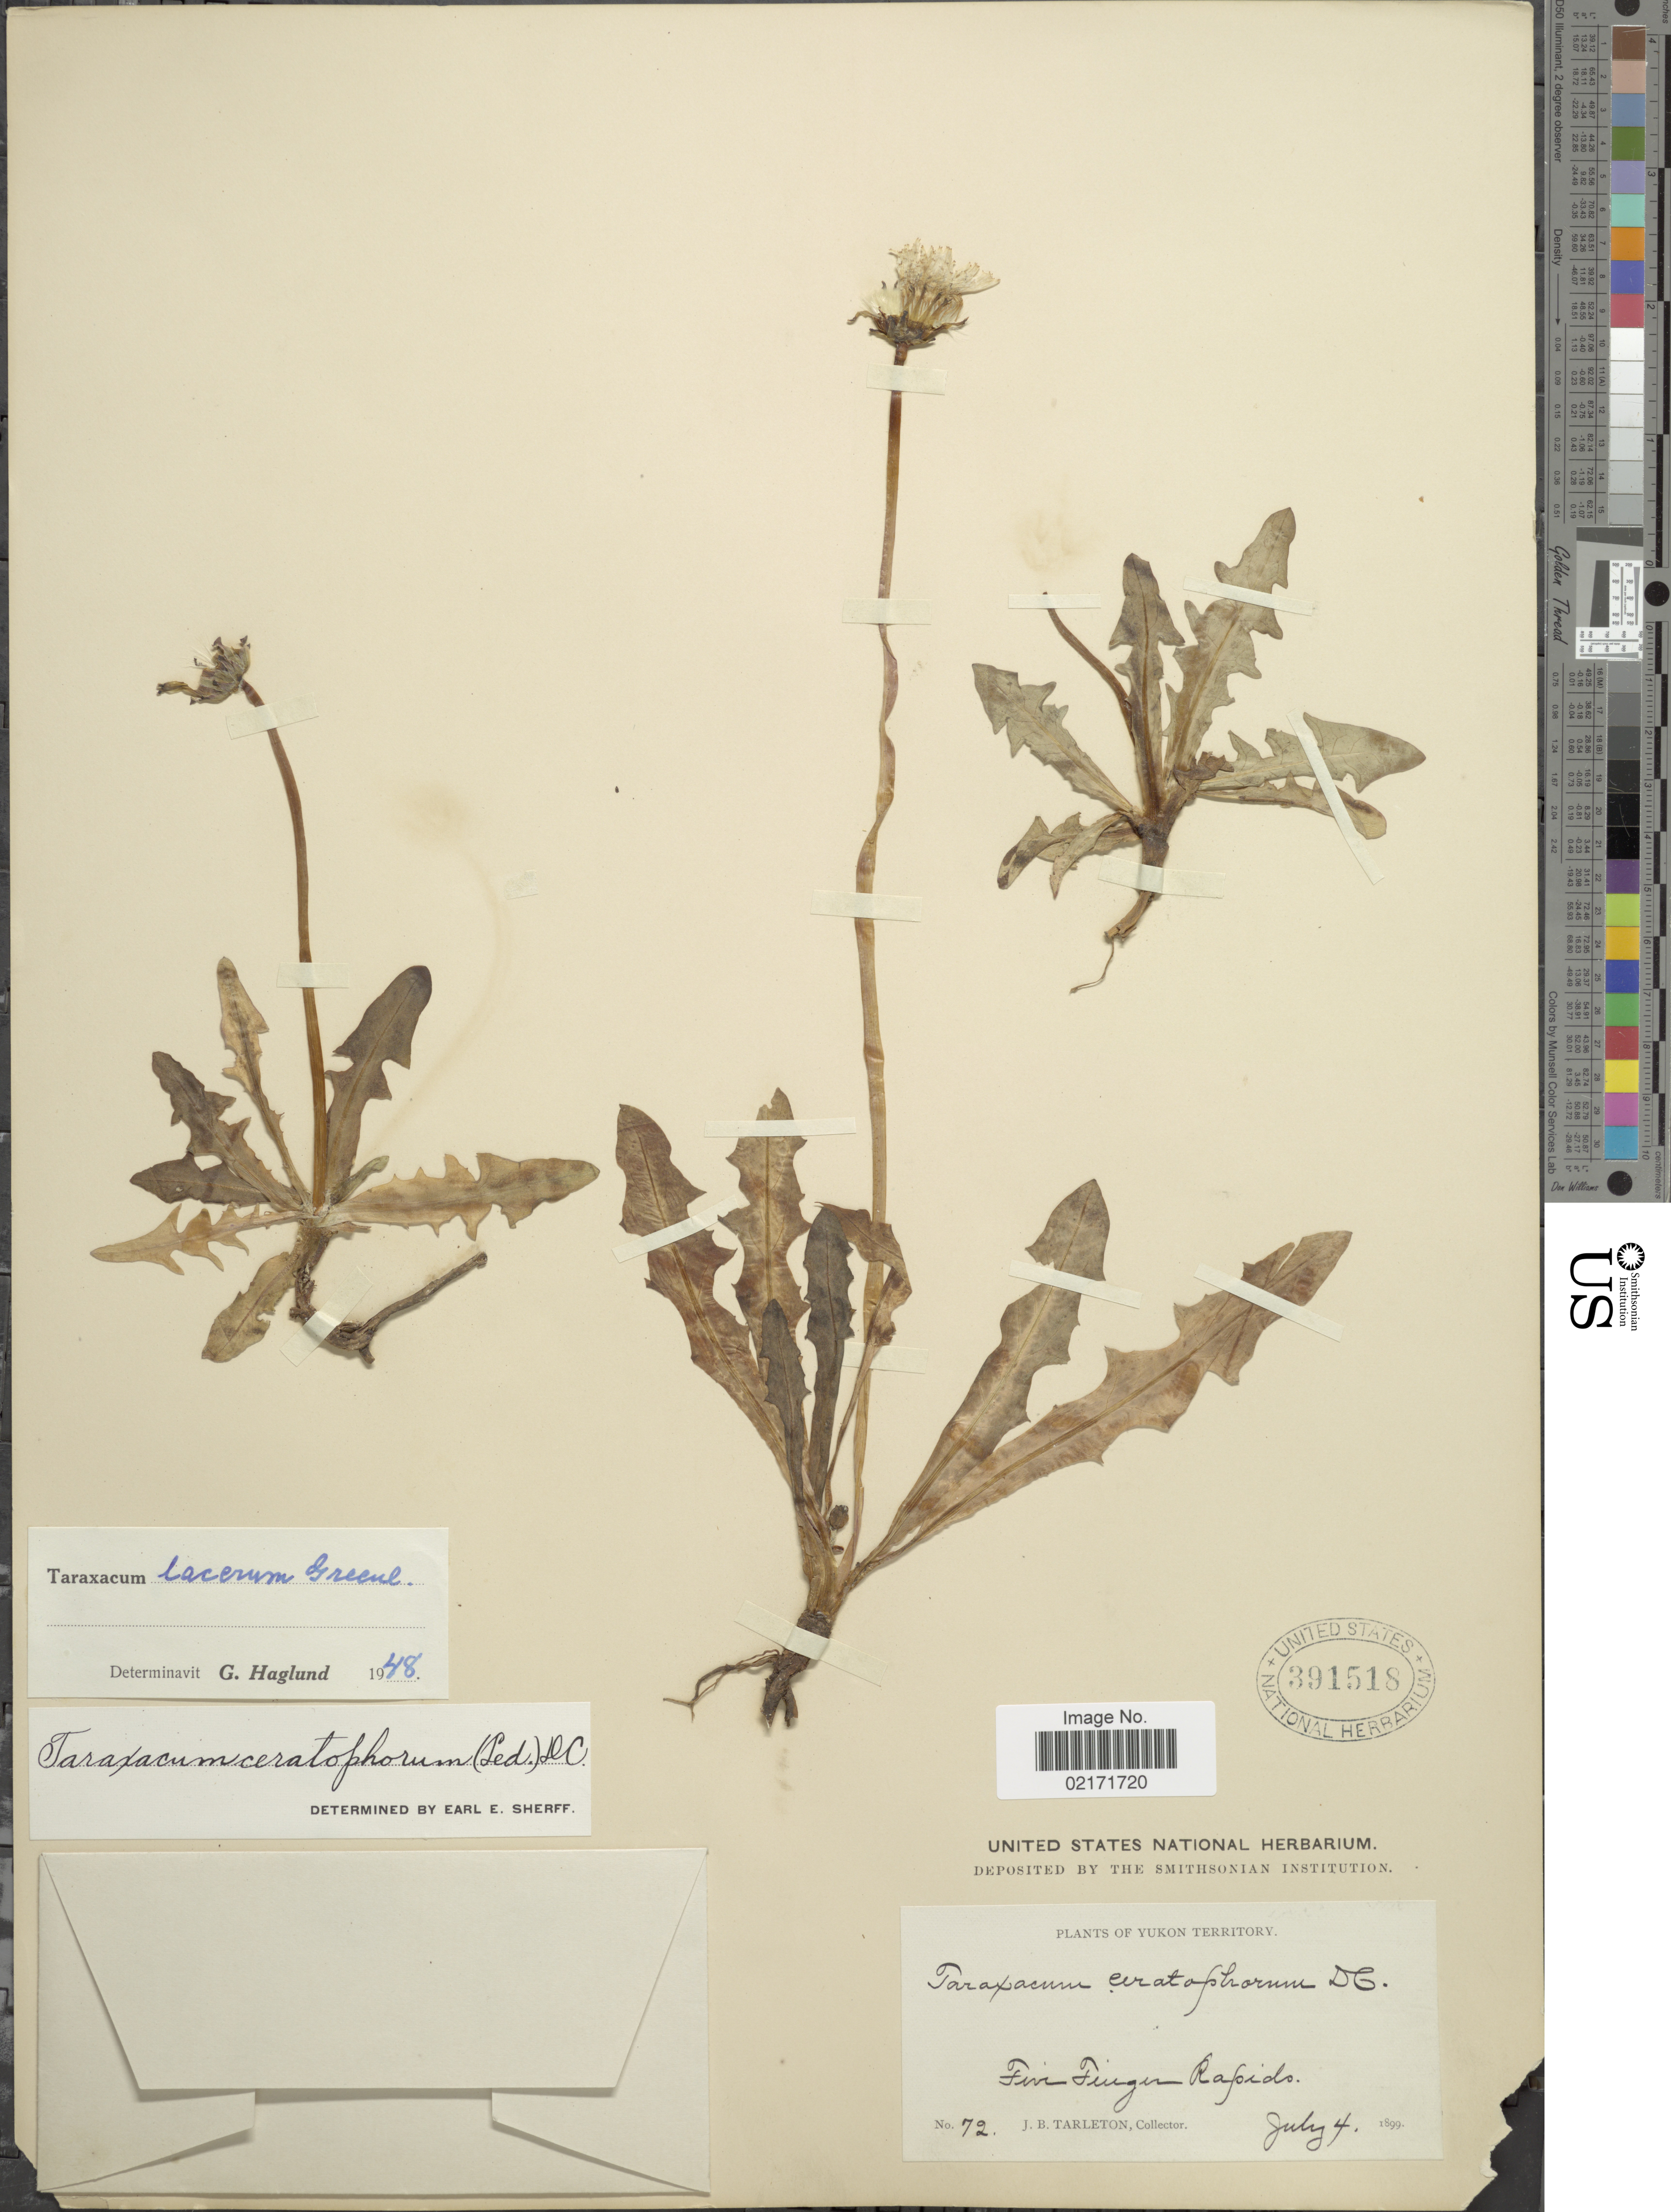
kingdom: Plantae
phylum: Tracheophyta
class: Magnoliopsida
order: Asterales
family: Asteraceae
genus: Taraxacum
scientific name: Taraxacum ceratophorum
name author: (Ledeb.) DC.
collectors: J. Tarleton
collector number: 72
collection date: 1899-07-04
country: Canada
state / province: Yukon Territory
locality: Five Finger Rapids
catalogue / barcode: US 391518